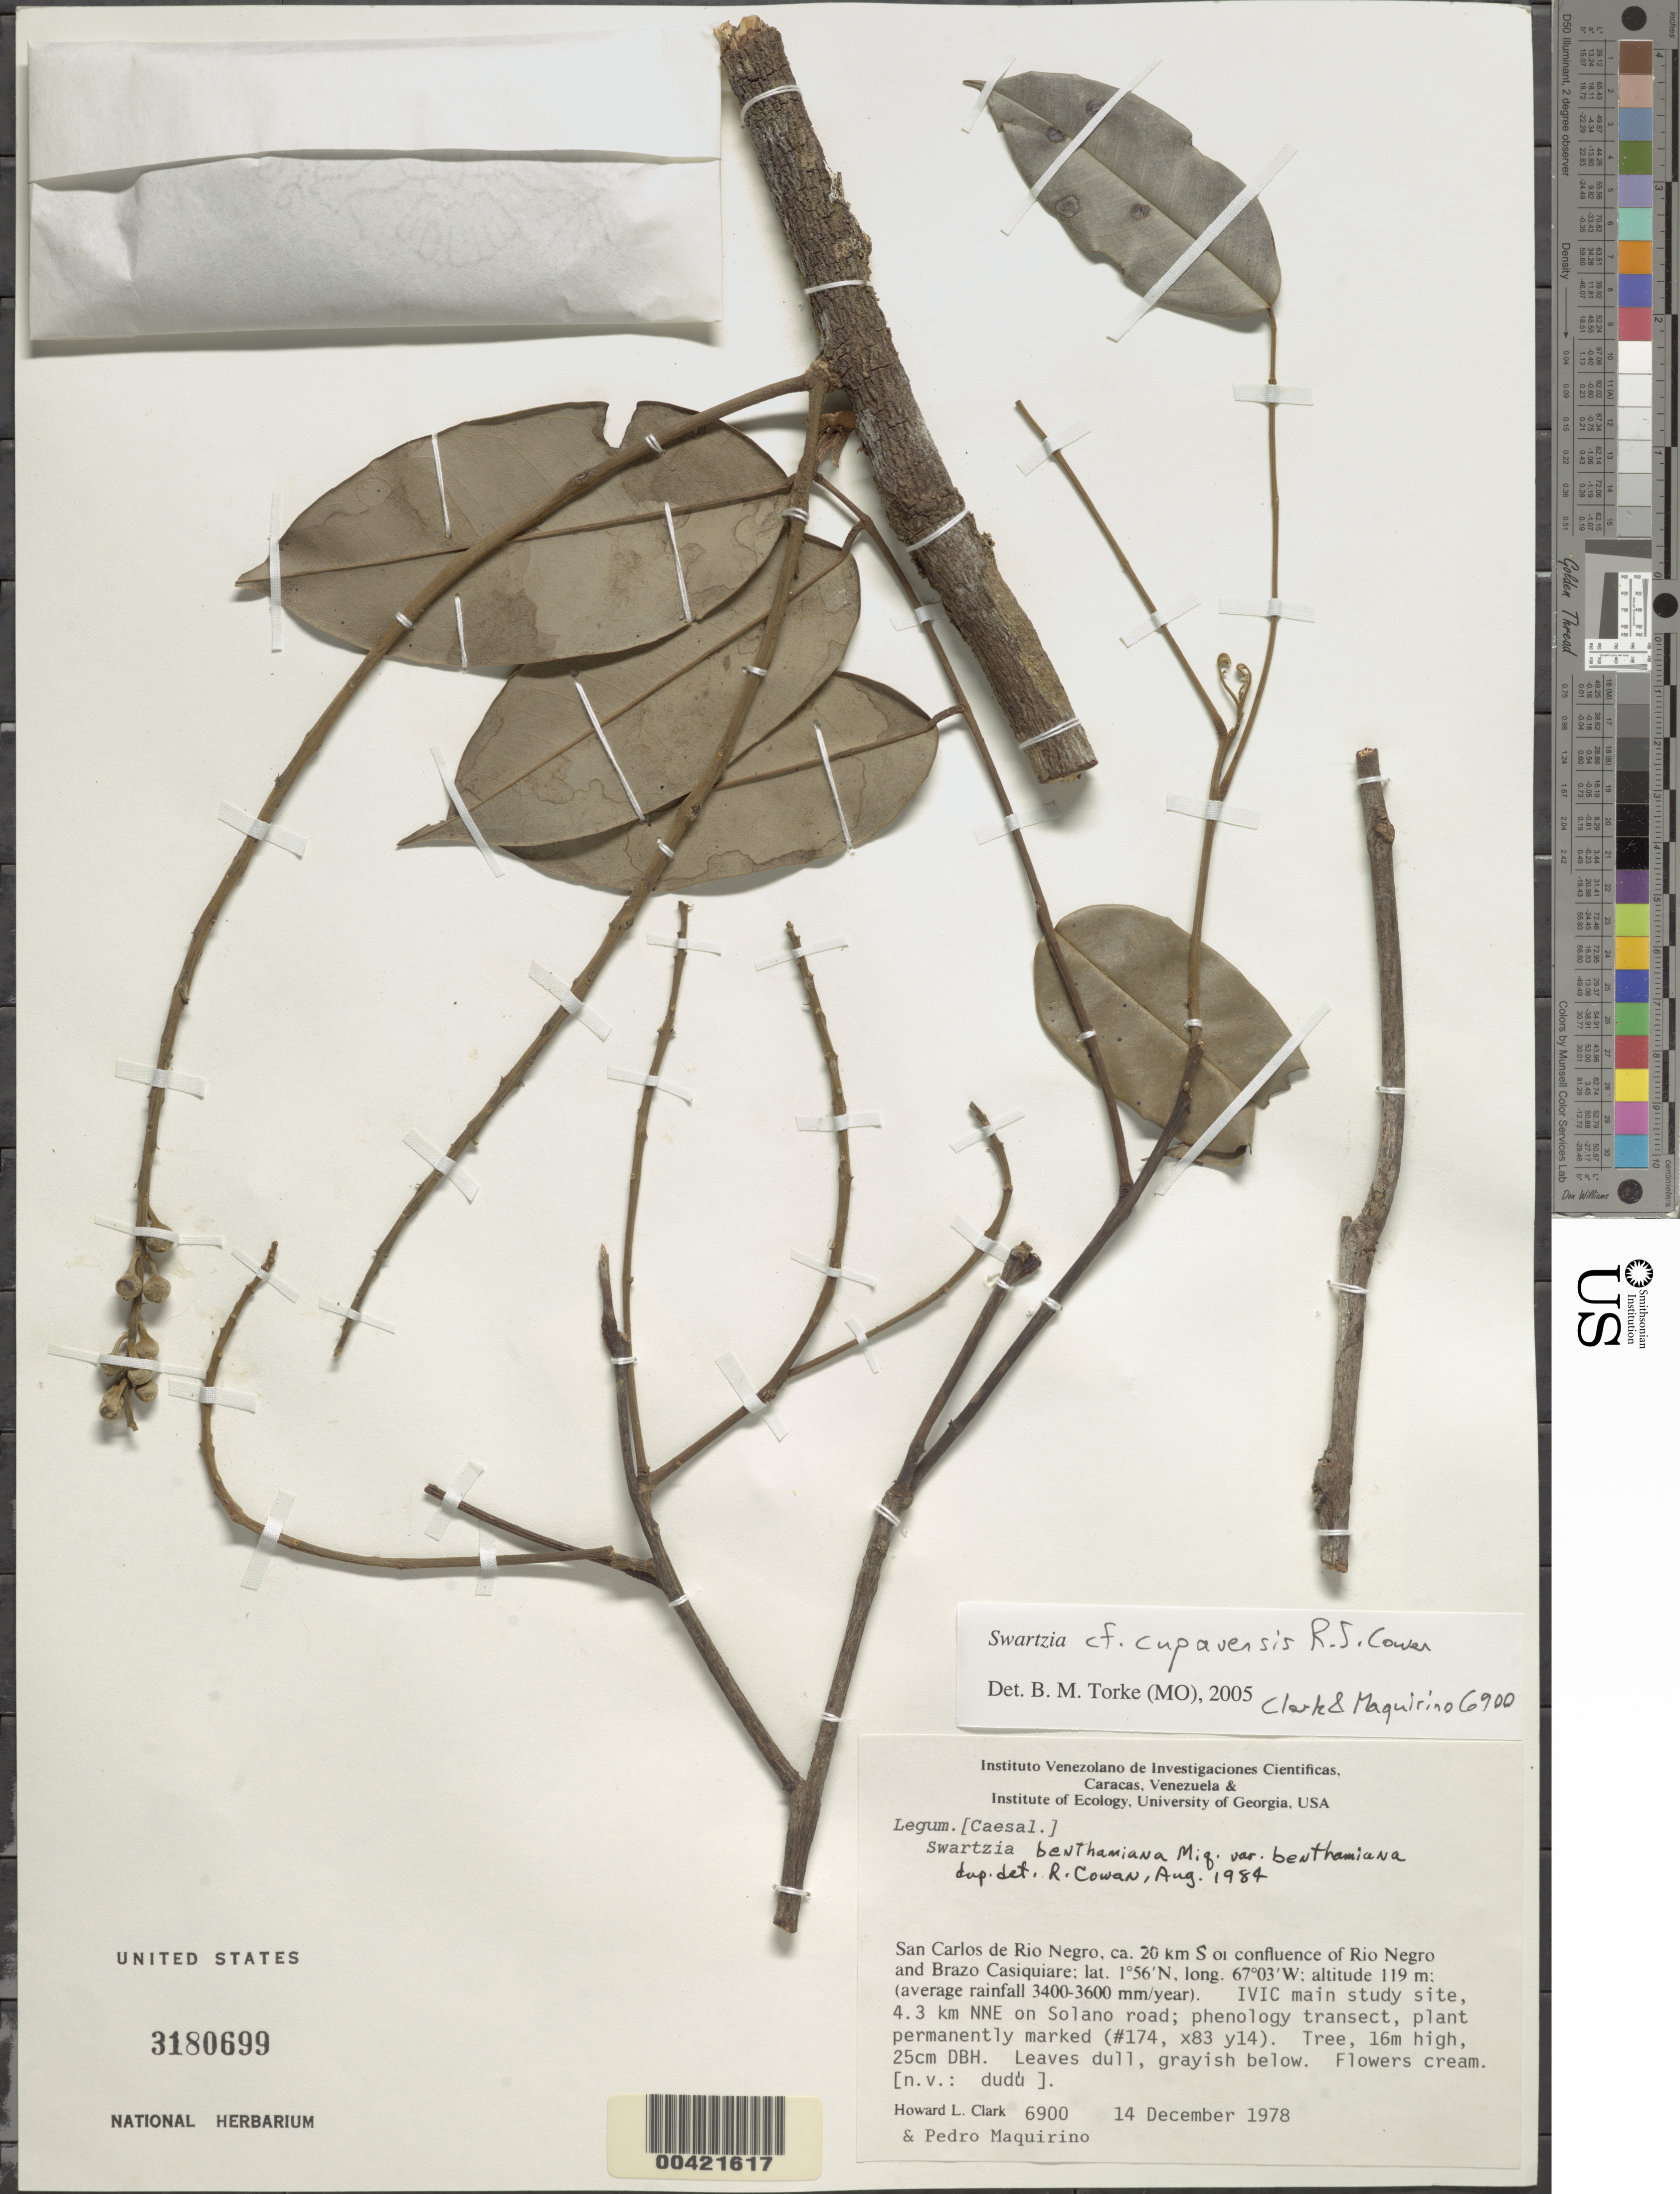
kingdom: Plantae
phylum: Tracheophyta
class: Magnoliopsida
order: Fabales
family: Fabaceae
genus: Swartzia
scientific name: Swartzia cupavenensis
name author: R.S. Cowan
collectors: H. L. Clark & P. Maquirino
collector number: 6900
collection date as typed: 14 Dec 1978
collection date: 1978-12-14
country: Venezuela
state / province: Amazonas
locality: San carlos de rio negro; ca. 20 km s of confluence of rio negro and brazo casiquiare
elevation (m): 119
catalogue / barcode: US 3180699